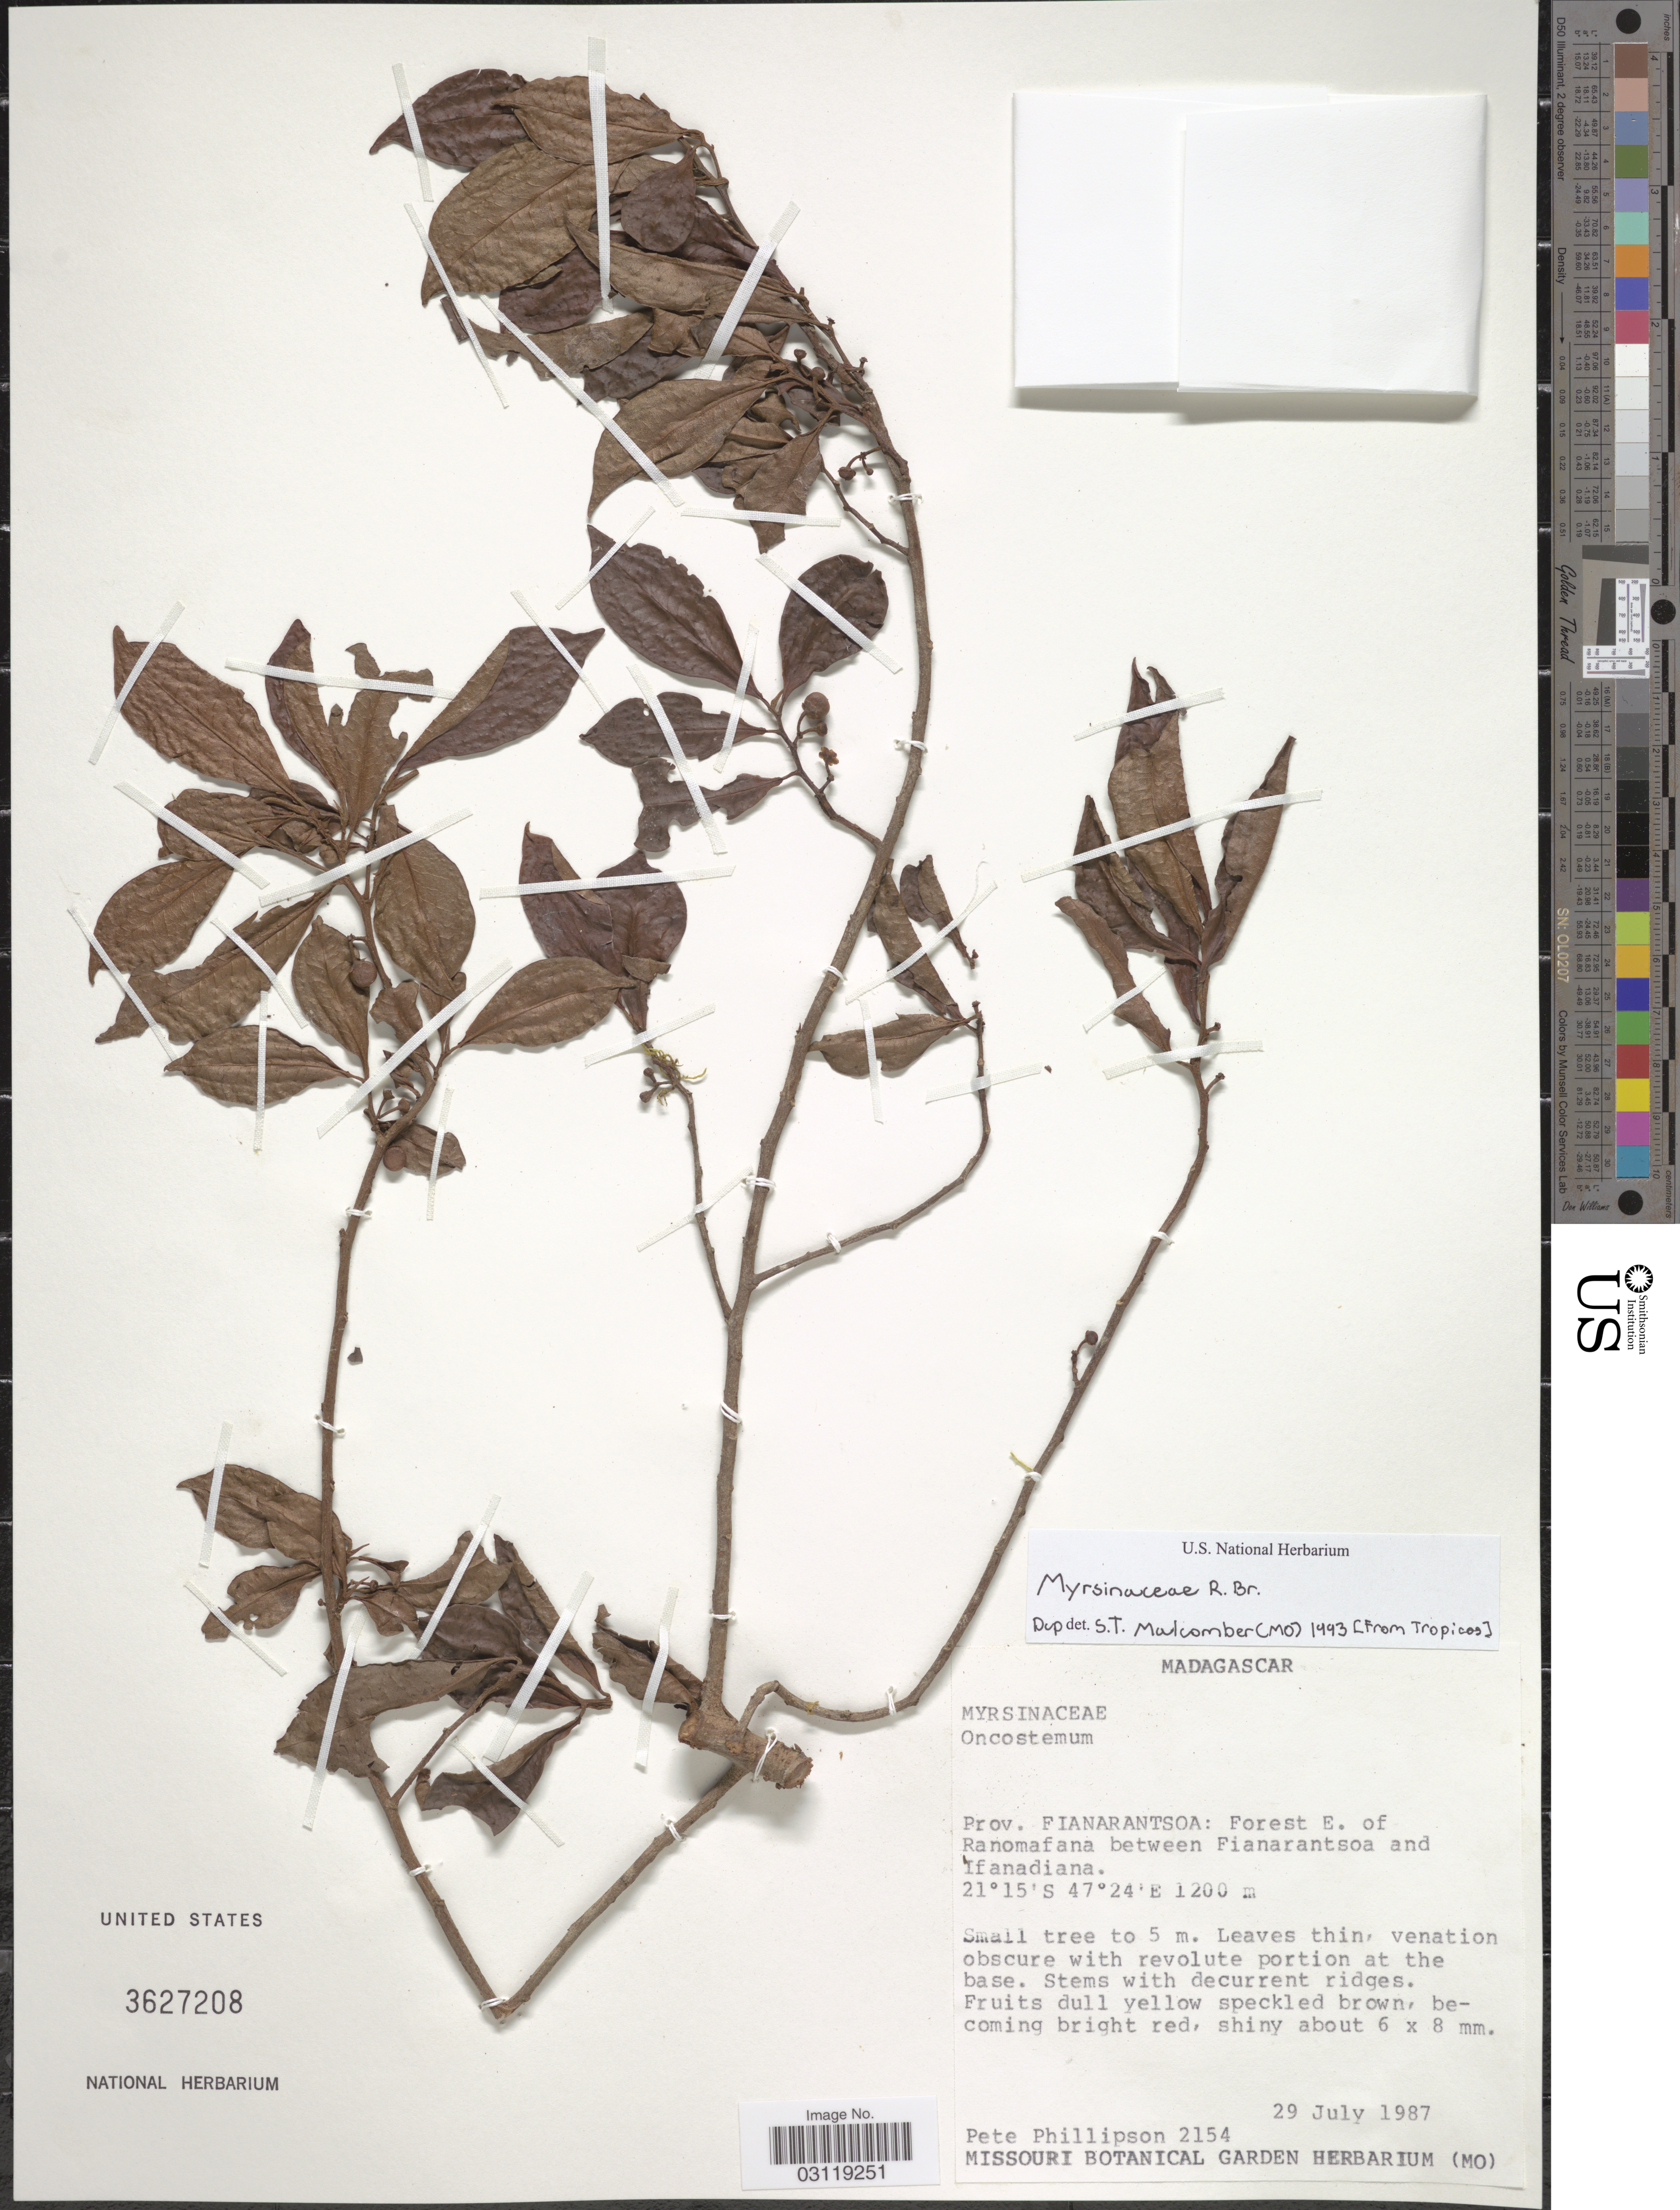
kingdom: Plantae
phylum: Tracheophyta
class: Magnoliopsida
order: Ericales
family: Primulaceae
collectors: P. B. Phillipson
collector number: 2154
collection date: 1987-07-29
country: Madagascar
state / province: Haute Matsiatra / Vatovavy Fitovinany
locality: Forest E. of Ranomafana between Fianarantsoa and Ifanadiana.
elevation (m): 1200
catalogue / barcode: US 3627208